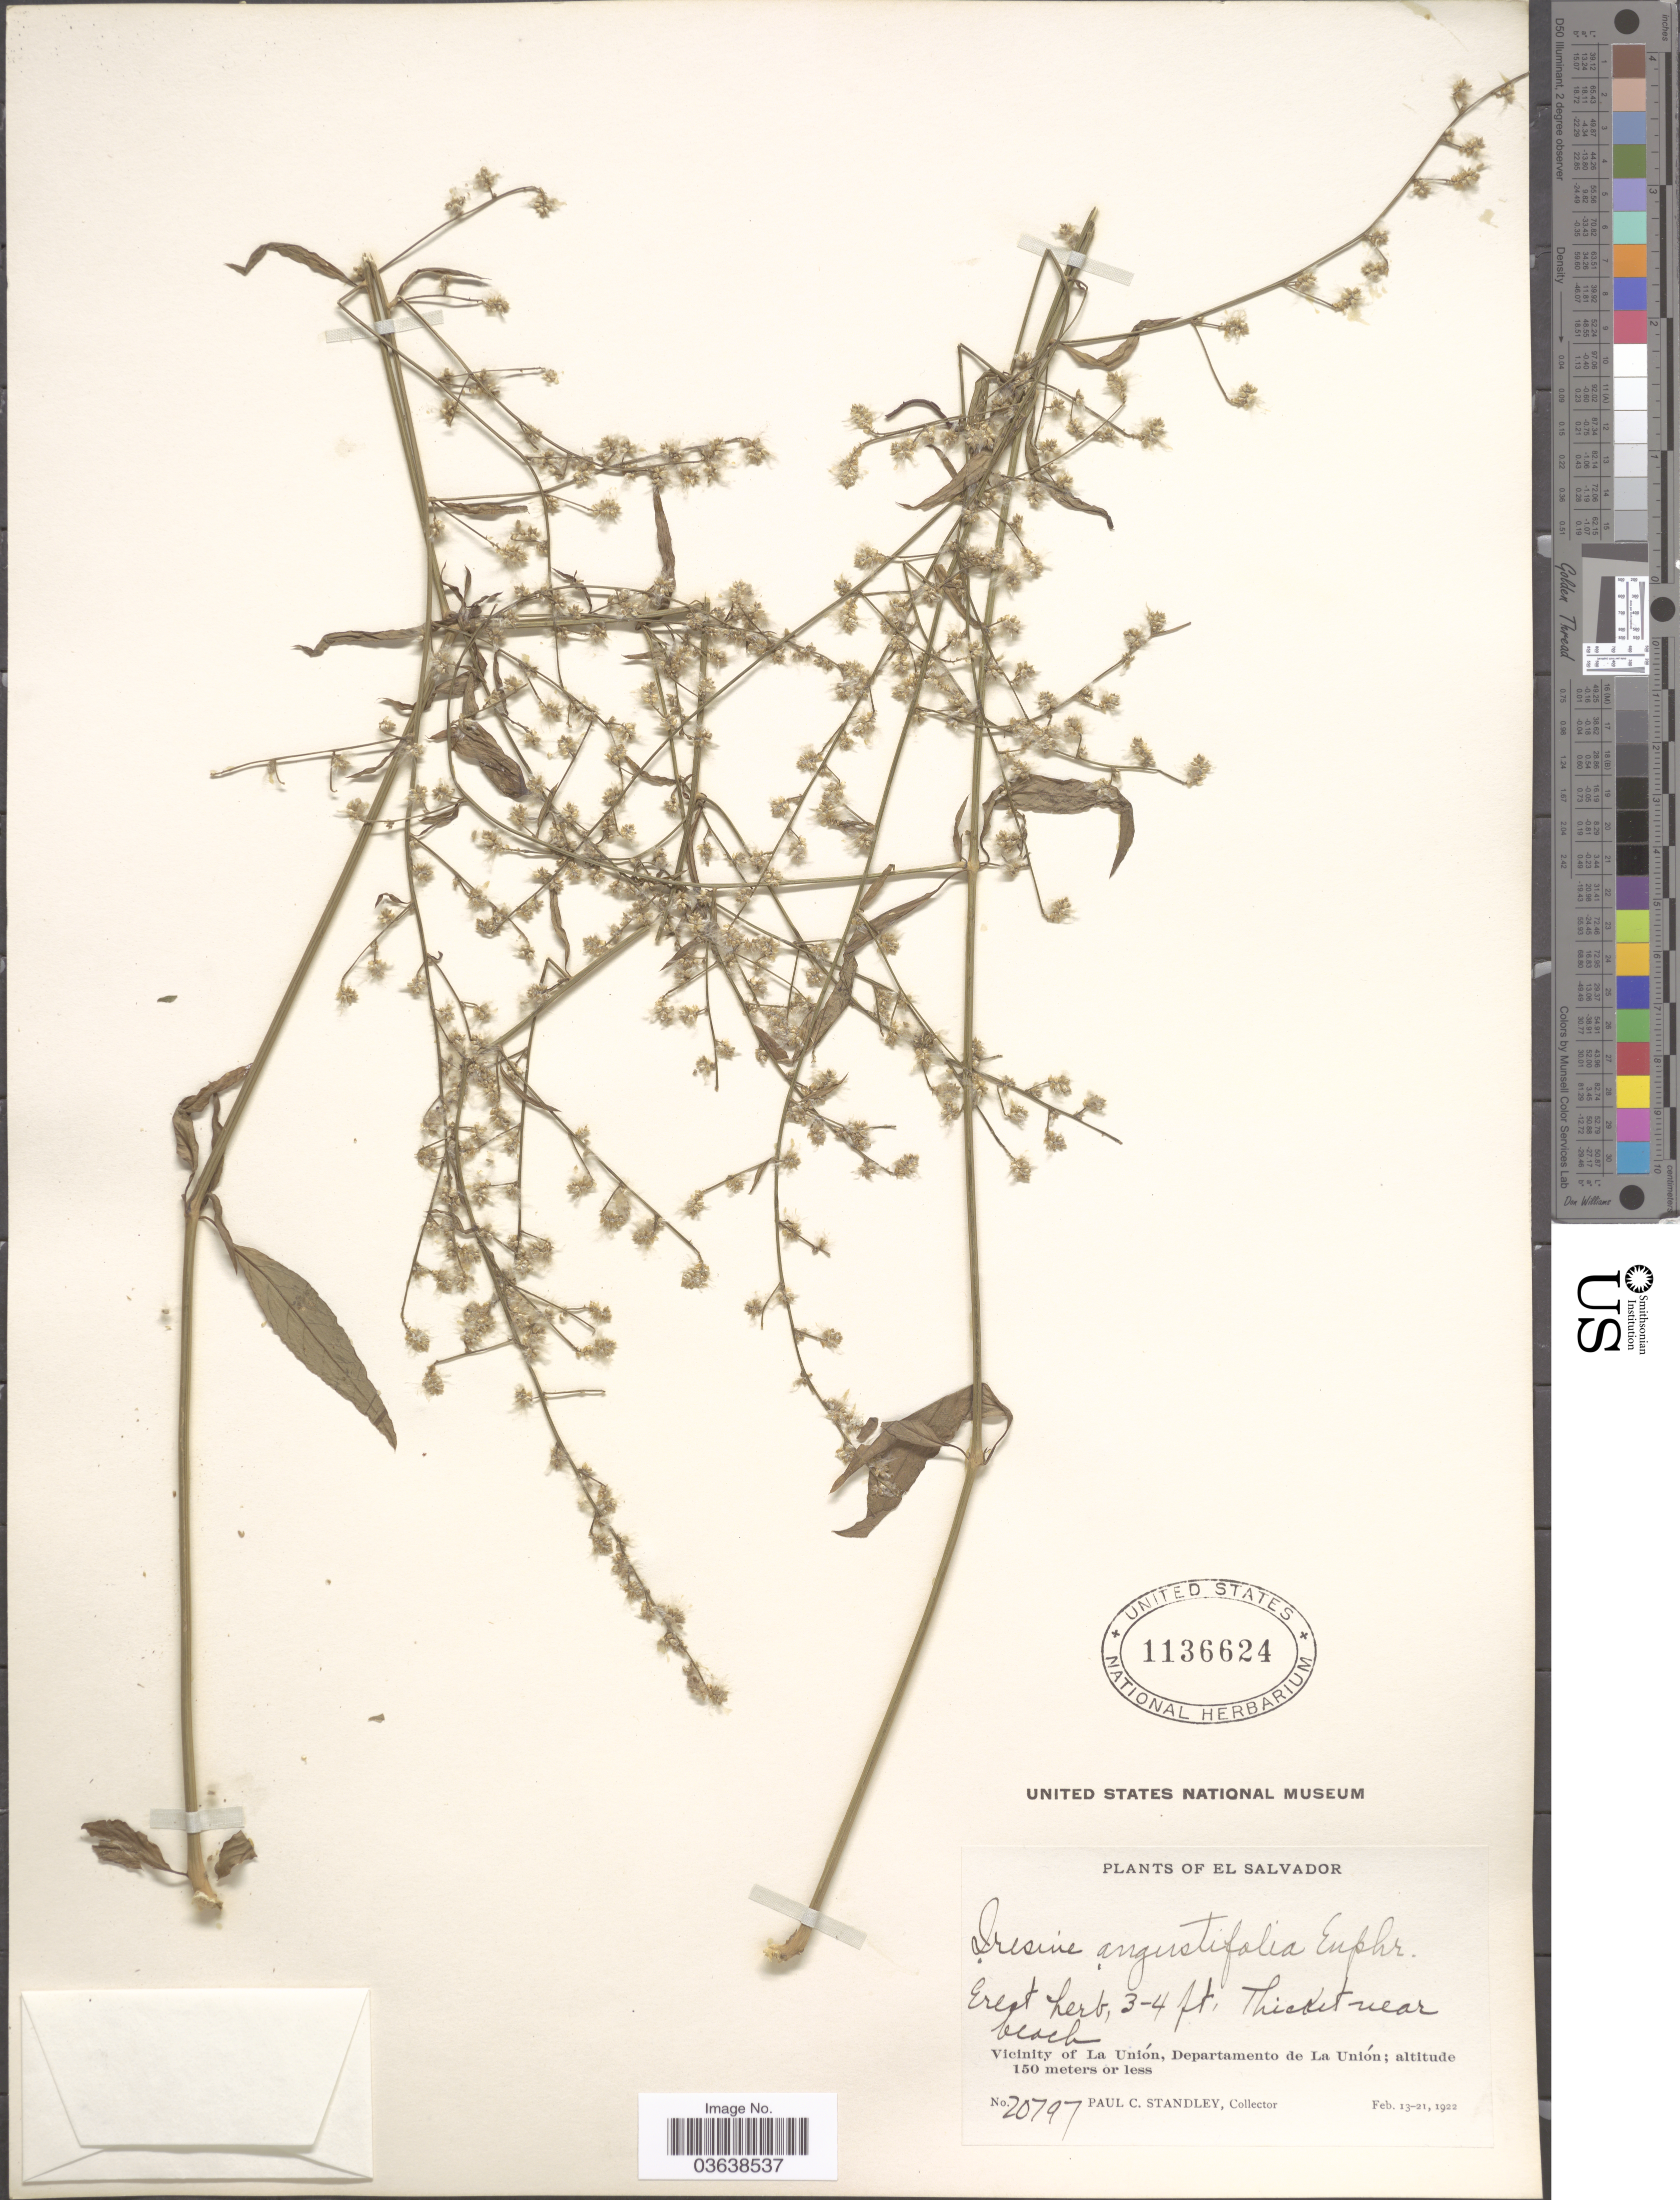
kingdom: Plantae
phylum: Tracheophyta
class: Magnoliopsida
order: Caryophyllales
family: Amaranthaceae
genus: Iresine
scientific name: Iresine angustifolia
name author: Euphrasén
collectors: P. C. Standley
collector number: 20797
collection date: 1922-02-13/1922-02-21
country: El Salvador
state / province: La Union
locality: Thicket near beach. Vicinity of La Unión, Departamento de La Unión.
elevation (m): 150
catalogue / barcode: US 1136624